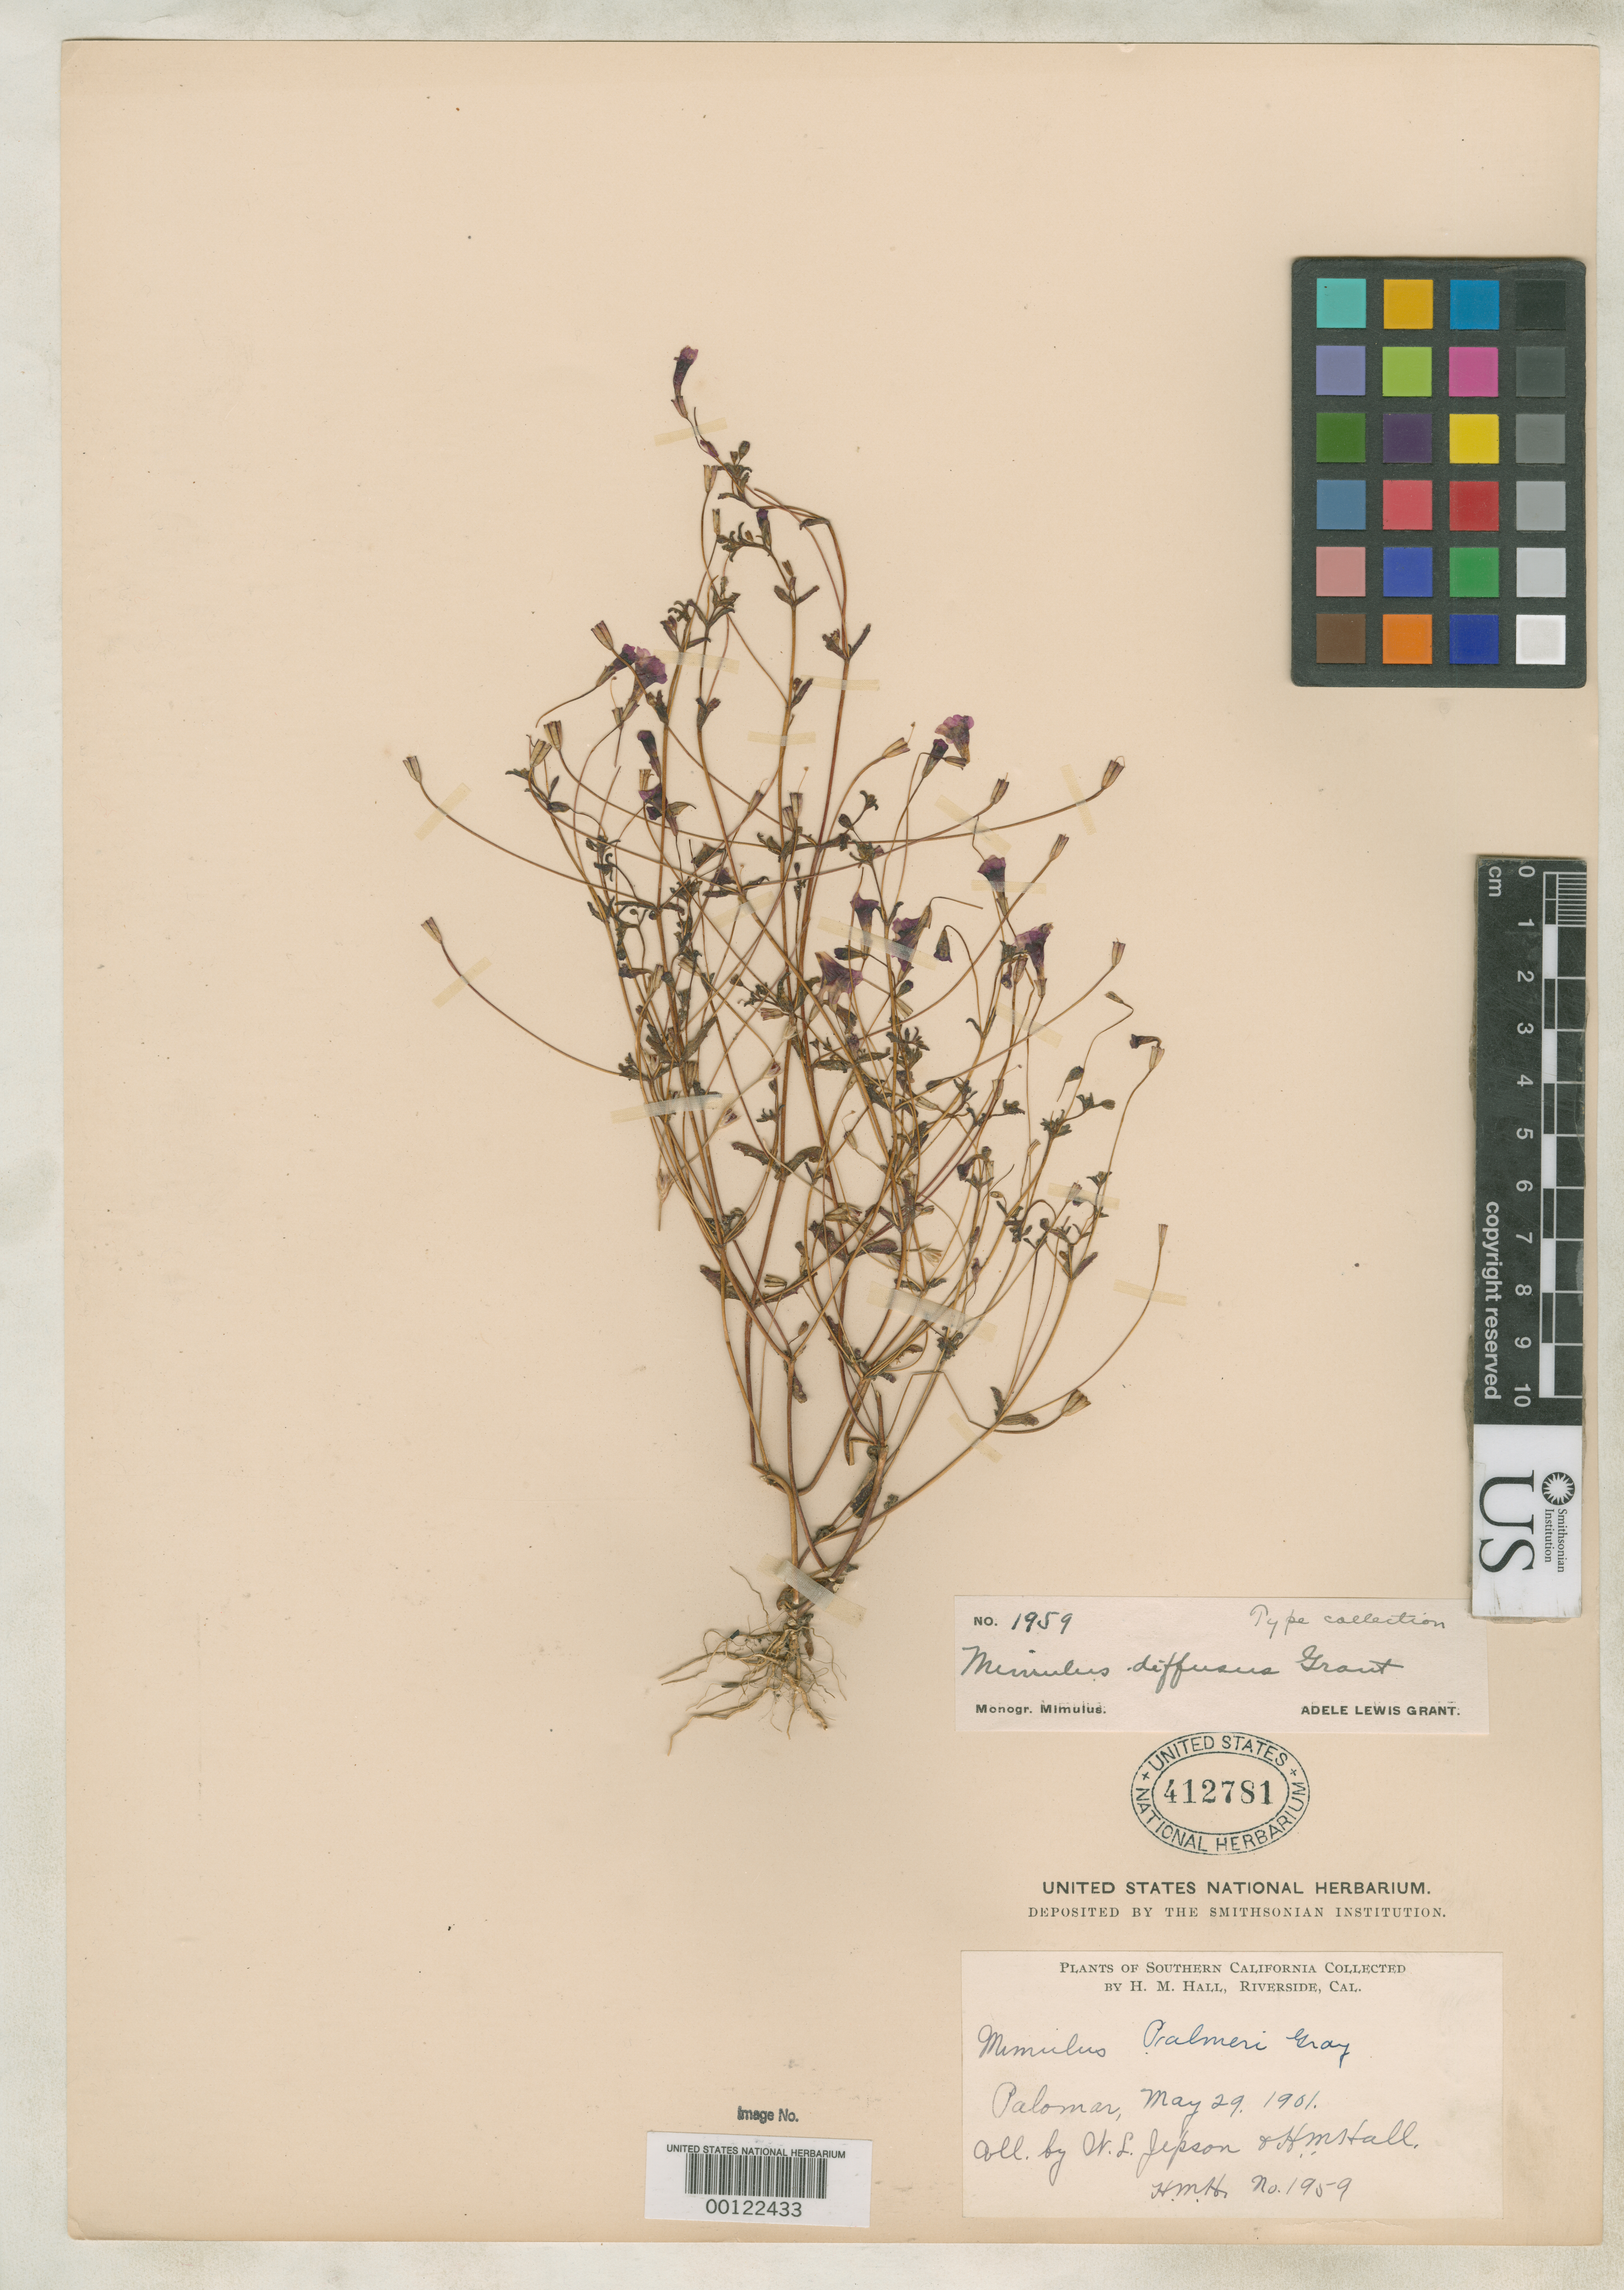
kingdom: Plantae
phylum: Tracheophyta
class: Magnoliopsida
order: Lamiales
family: Phrymaceae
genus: Mimulus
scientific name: Mimulus diffusus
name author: A.L. Grant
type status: Isotype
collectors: W. L. Jepson & H. M. Hall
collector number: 1959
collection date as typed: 29 May 1901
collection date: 1901-05-29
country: United States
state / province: California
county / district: San Diego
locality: Palomar.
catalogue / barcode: US 412781